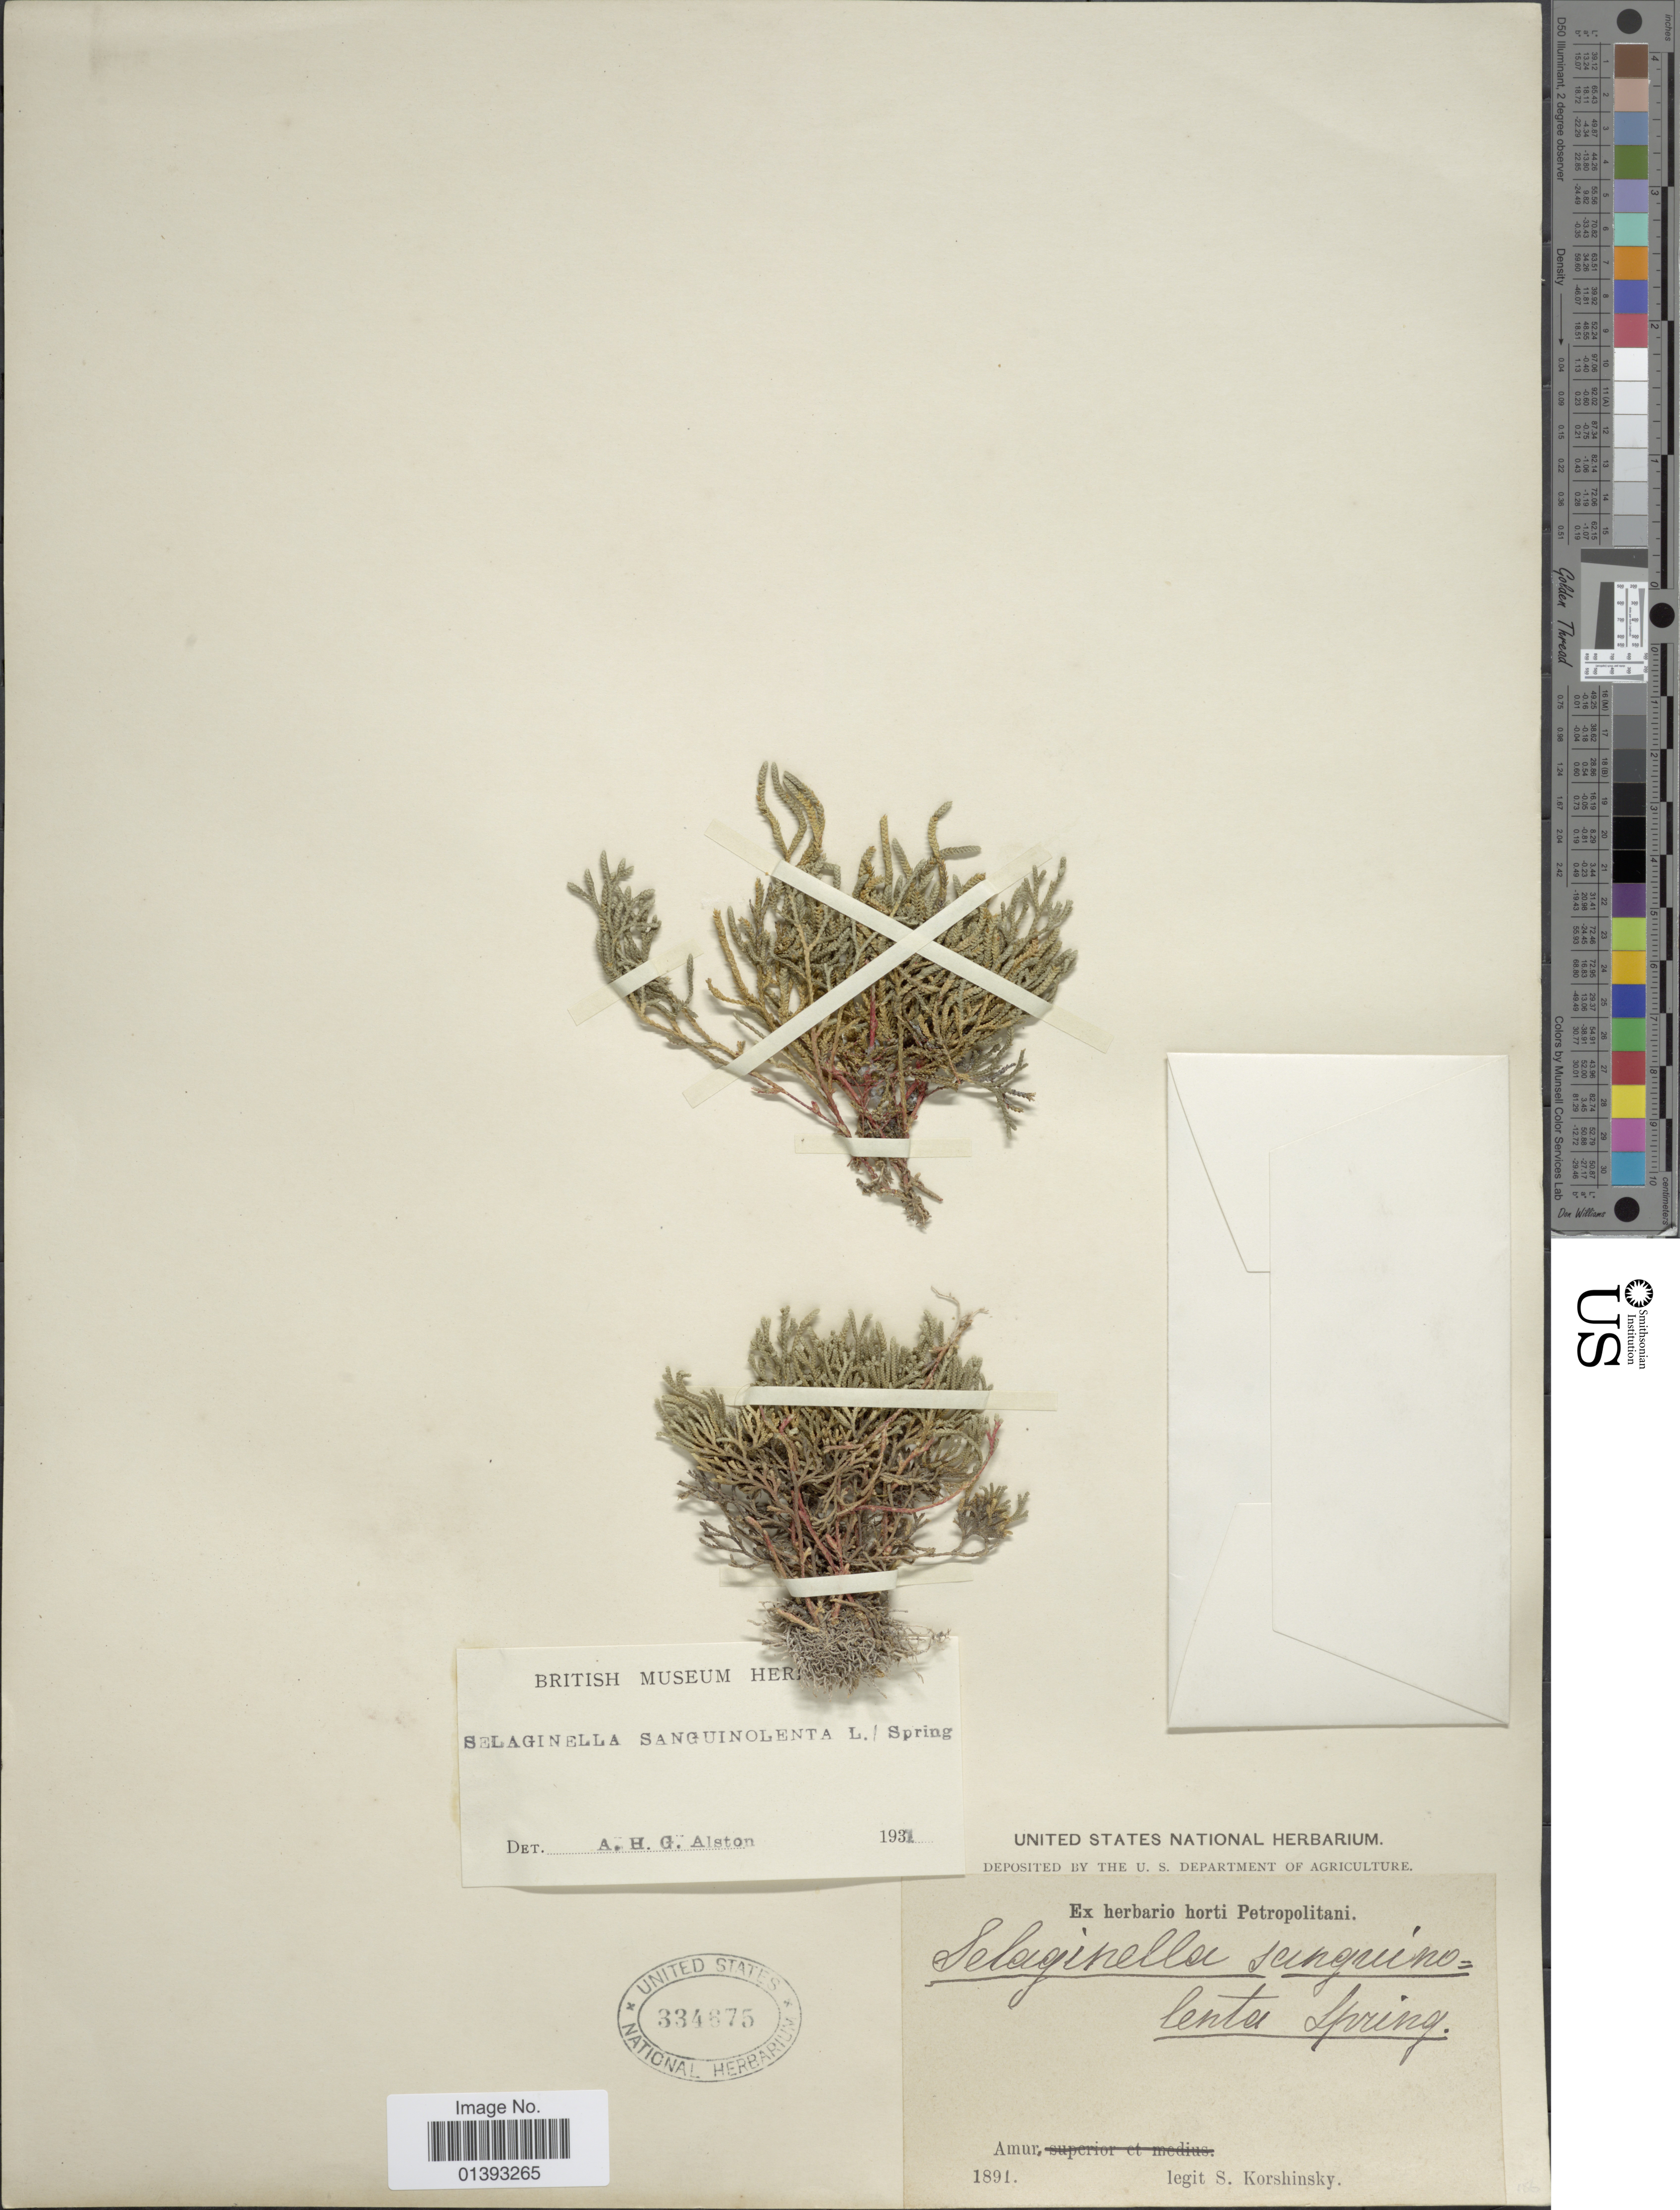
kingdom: Plantae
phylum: Tracheophyta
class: Lycopodiopsida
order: Selaginellales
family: Selaginellaceae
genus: Selaginella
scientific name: Selaginella sanguinolenta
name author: (L.) Spring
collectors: S. I. Korshinsky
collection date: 1891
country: Russian Federation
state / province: Amur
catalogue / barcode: US 334675